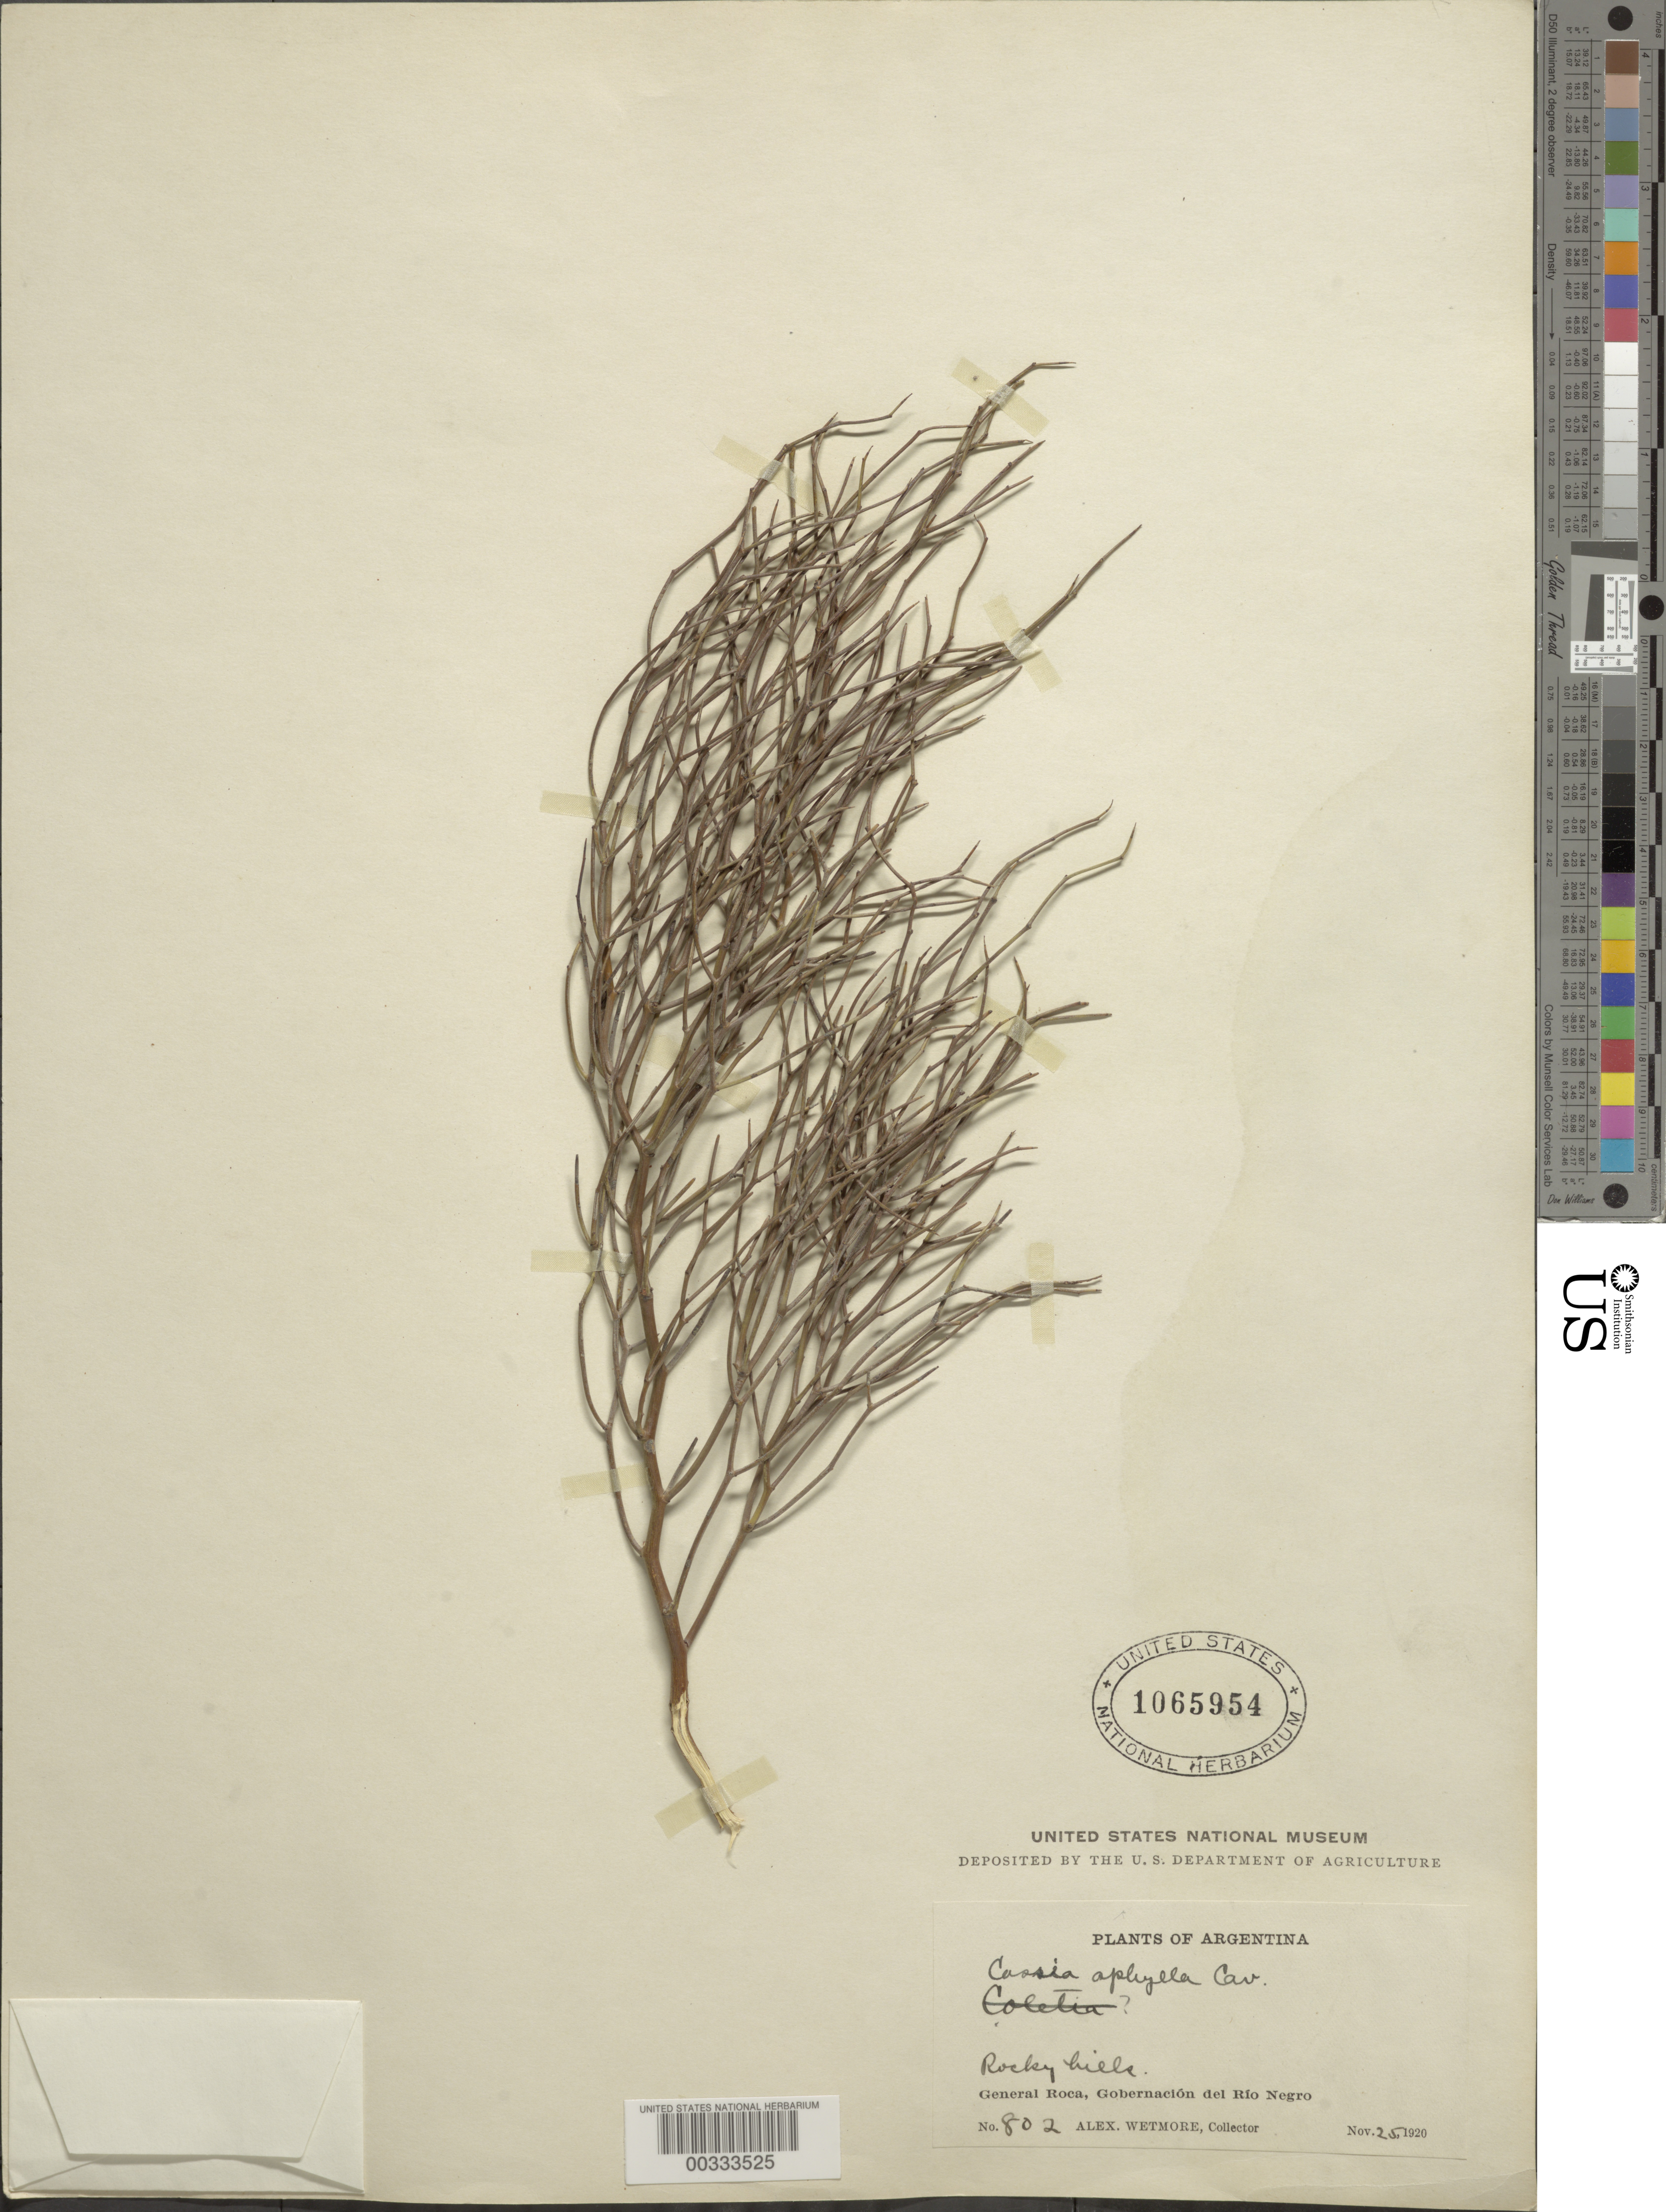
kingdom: Plantae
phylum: Tracheophyta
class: Magnoliopsida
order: Fabales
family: Fabaceae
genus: Senna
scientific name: Senna aphylla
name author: (Cav.) H.S. Irwin & Barneby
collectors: A. Wetmore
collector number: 802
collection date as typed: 25 Nov 1920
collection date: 1920-11-25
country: Argentina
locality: General Roca, gebernacion del Rio Negro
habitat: Rocky hills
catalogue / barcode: US 1065954